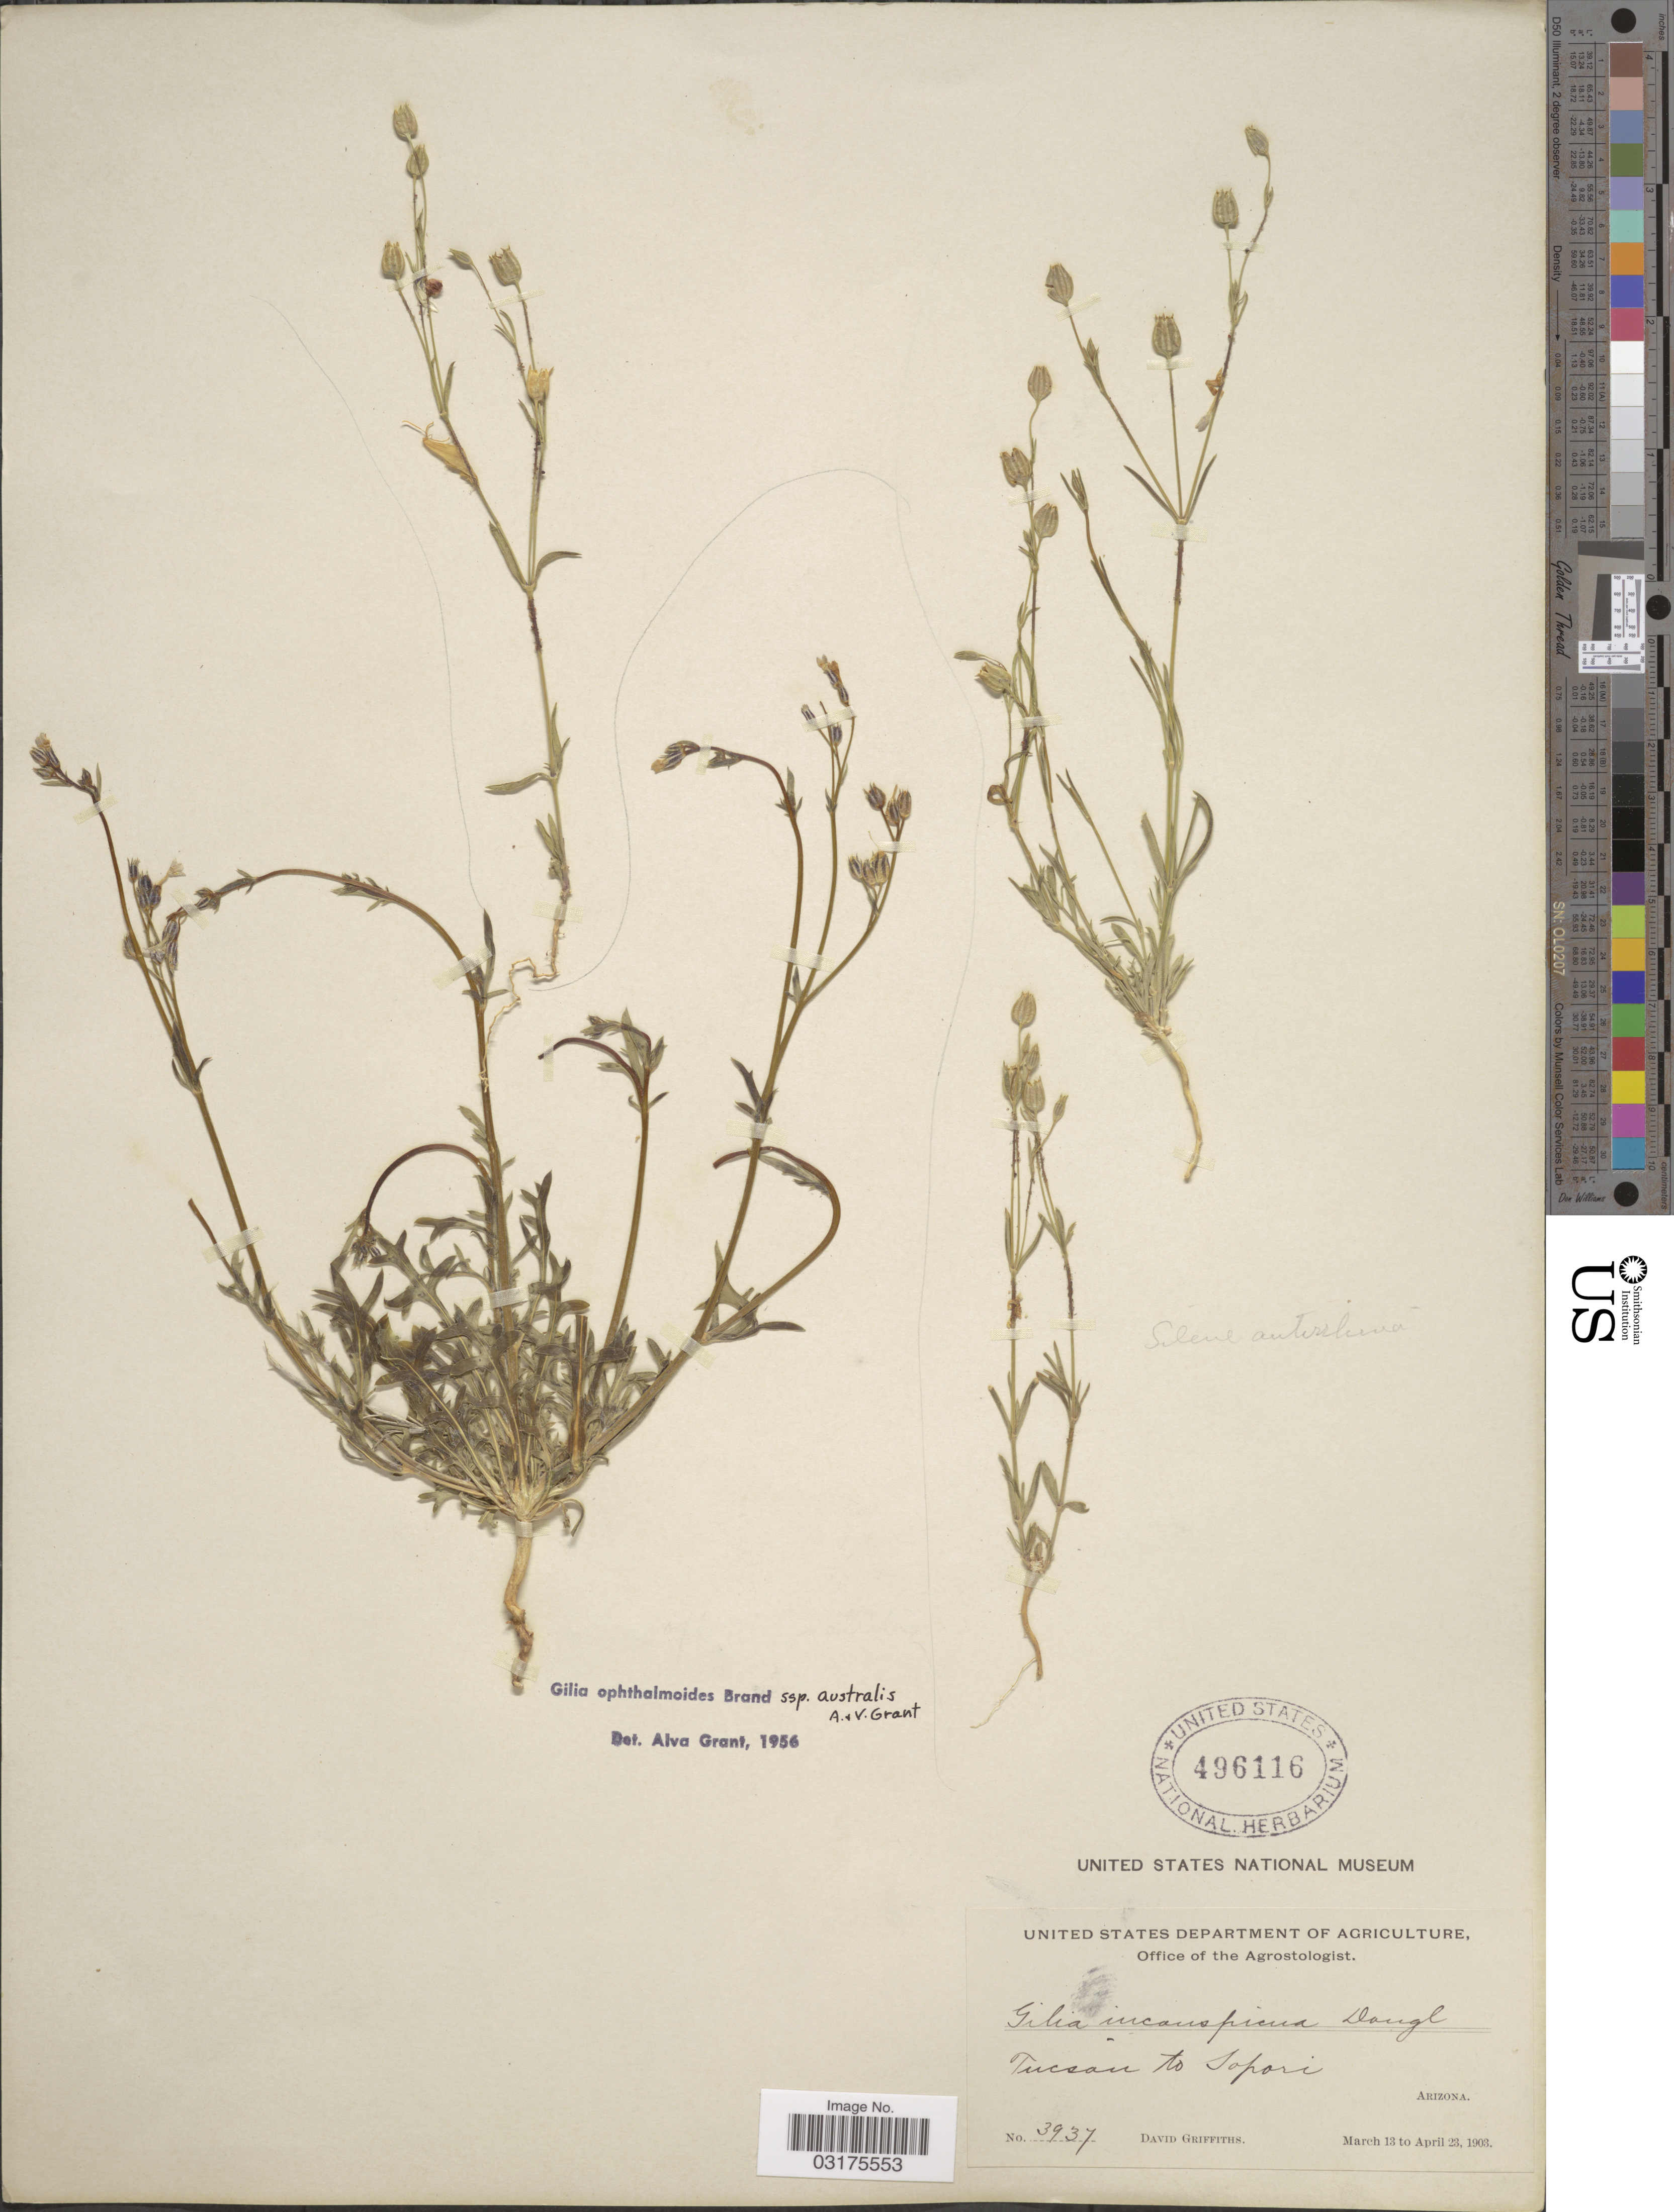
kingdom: Plantae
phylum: Tracheophyta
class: Magnoliopsida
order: Ericales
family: Polemoniaceae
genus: Gilia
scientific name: Gilia flavocincta subsp. australis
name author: A. Nelson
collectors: D. Griffiths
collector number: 3937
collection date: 1903-03-13/1903-04-23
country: United States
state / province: Arizona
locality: Tucson to Sopori.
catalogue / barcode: US 496116